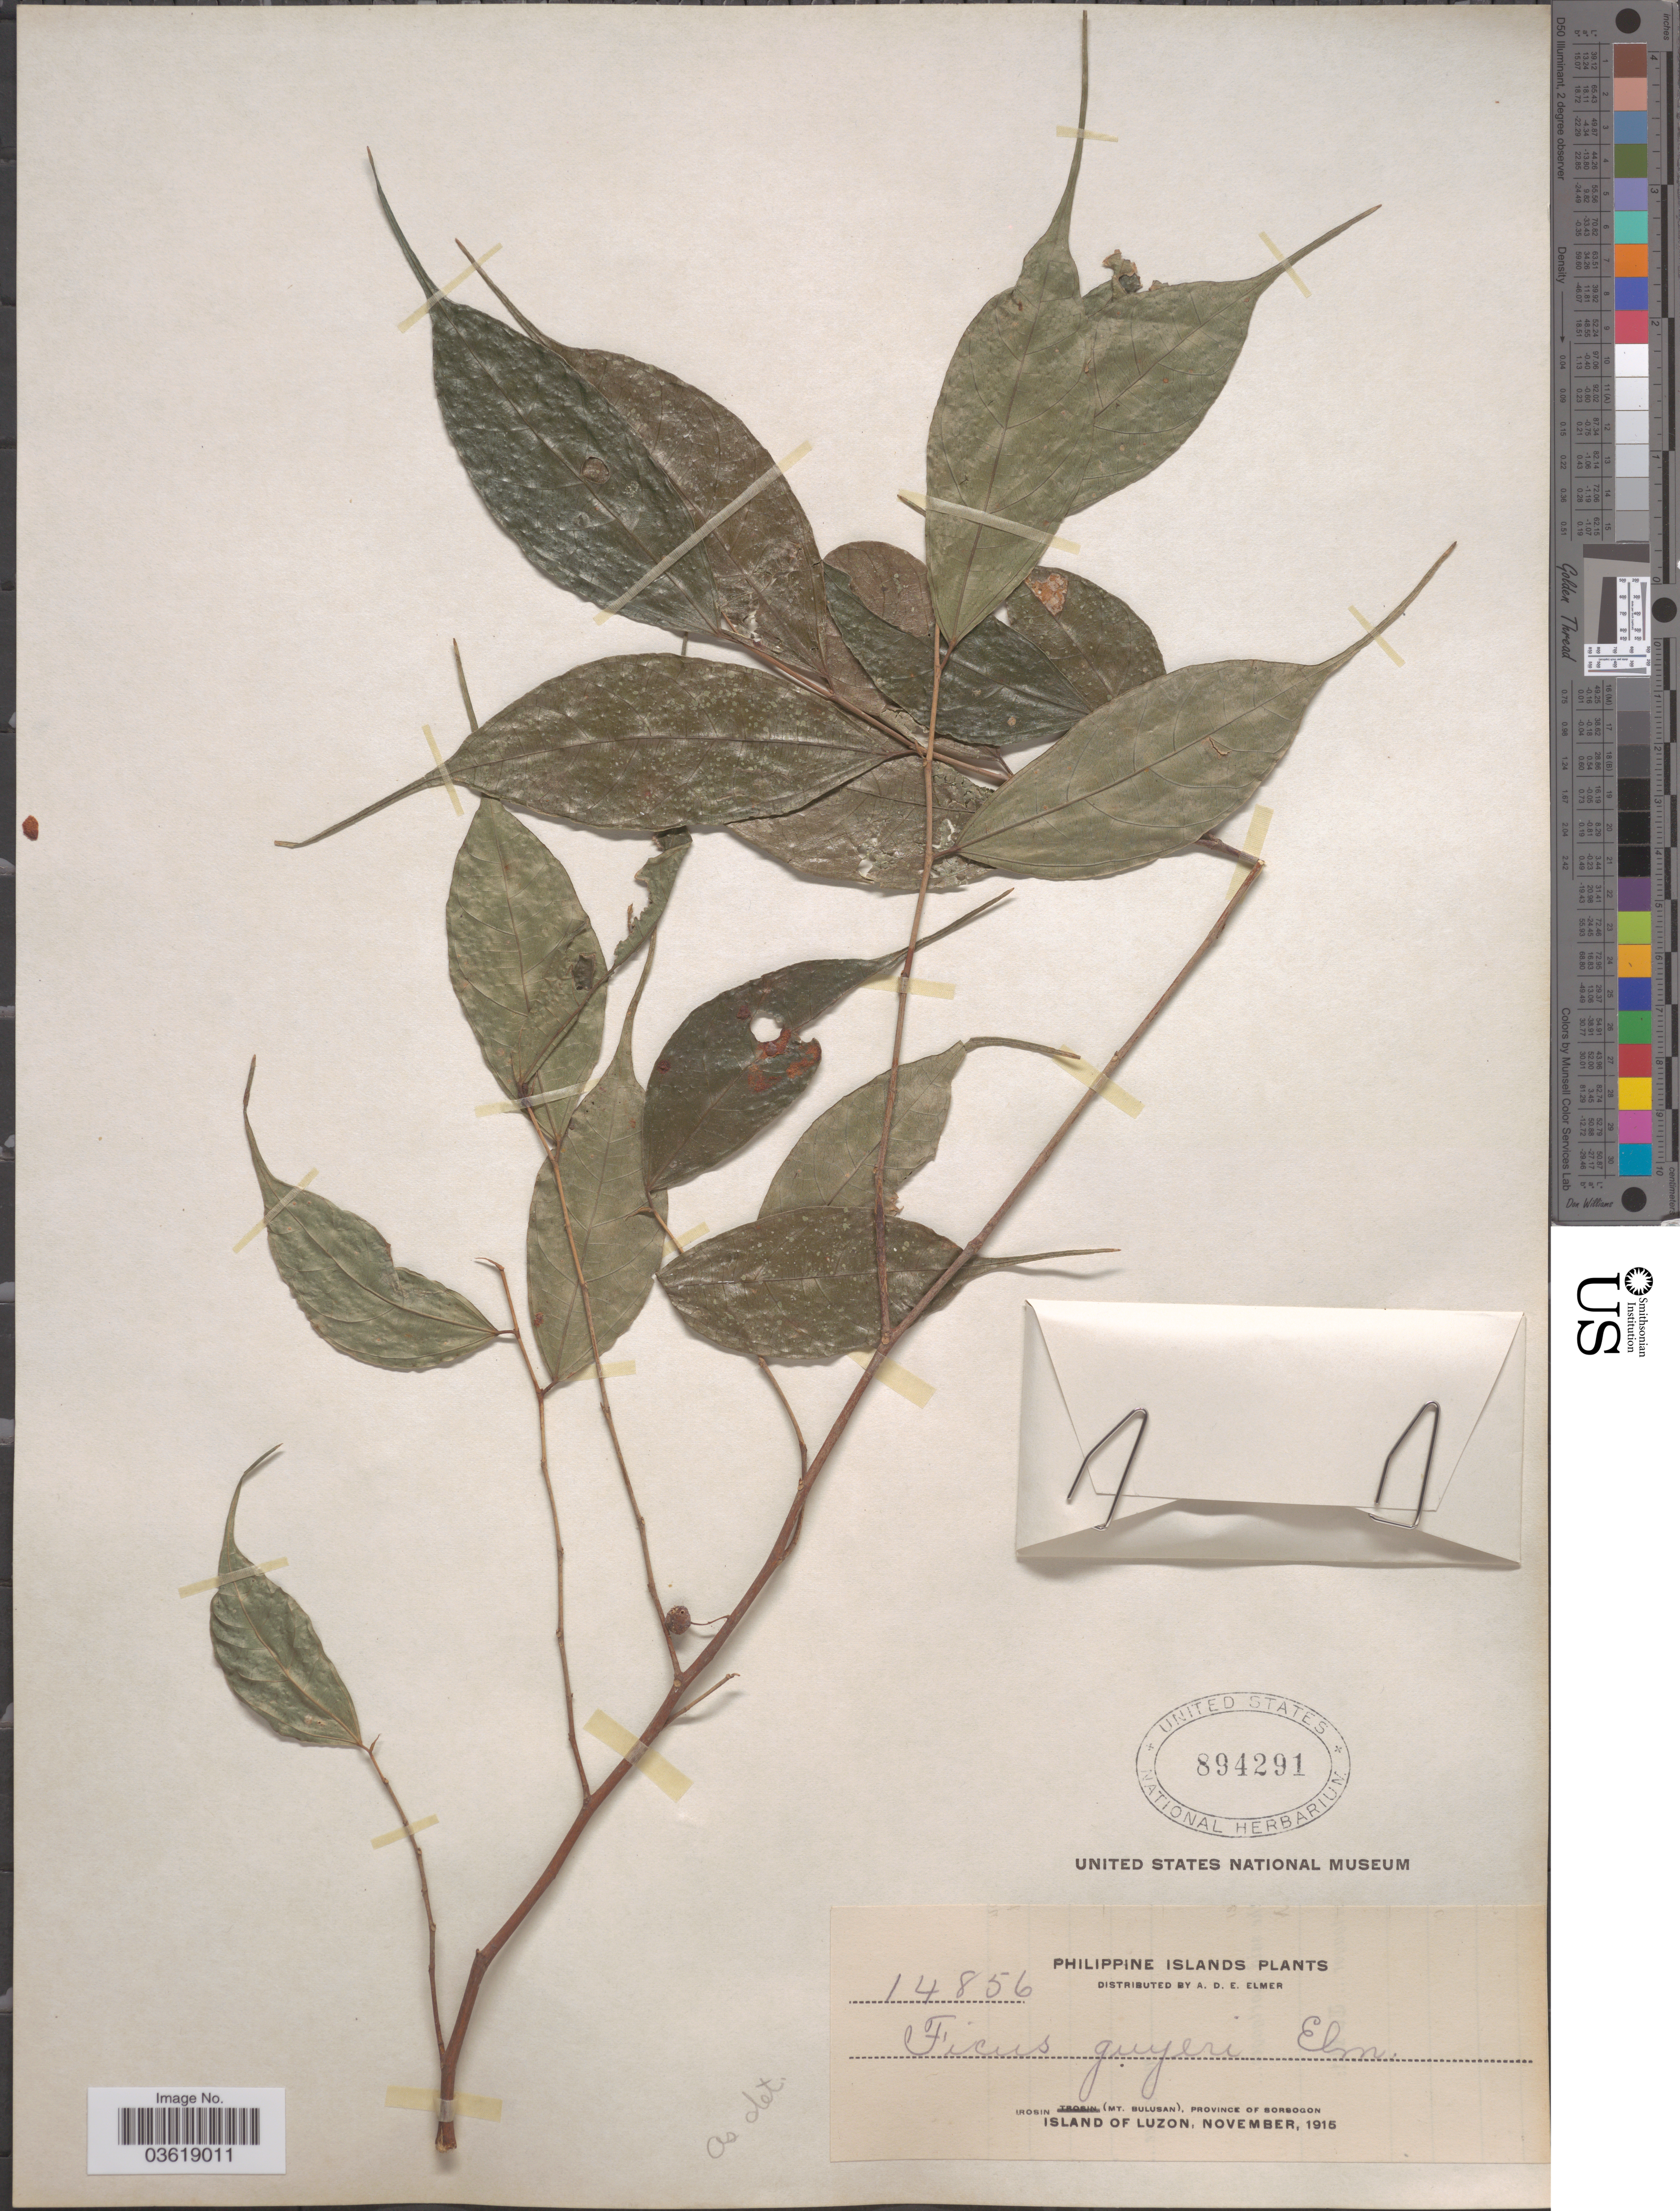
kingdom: Plantae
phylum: Tracheophyta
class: Magnoliopsida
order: Rosales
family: Moraceae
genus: Ficus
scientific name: Ficus guyeri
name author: Elmer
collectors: A. D. E. Elmer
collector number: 14856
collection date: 1915-11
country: Philippines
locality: Philippine Islands. Irosin (Mt. Bulusan), Province of Sorsogon. Island of Luzon.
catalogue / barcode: US 894291